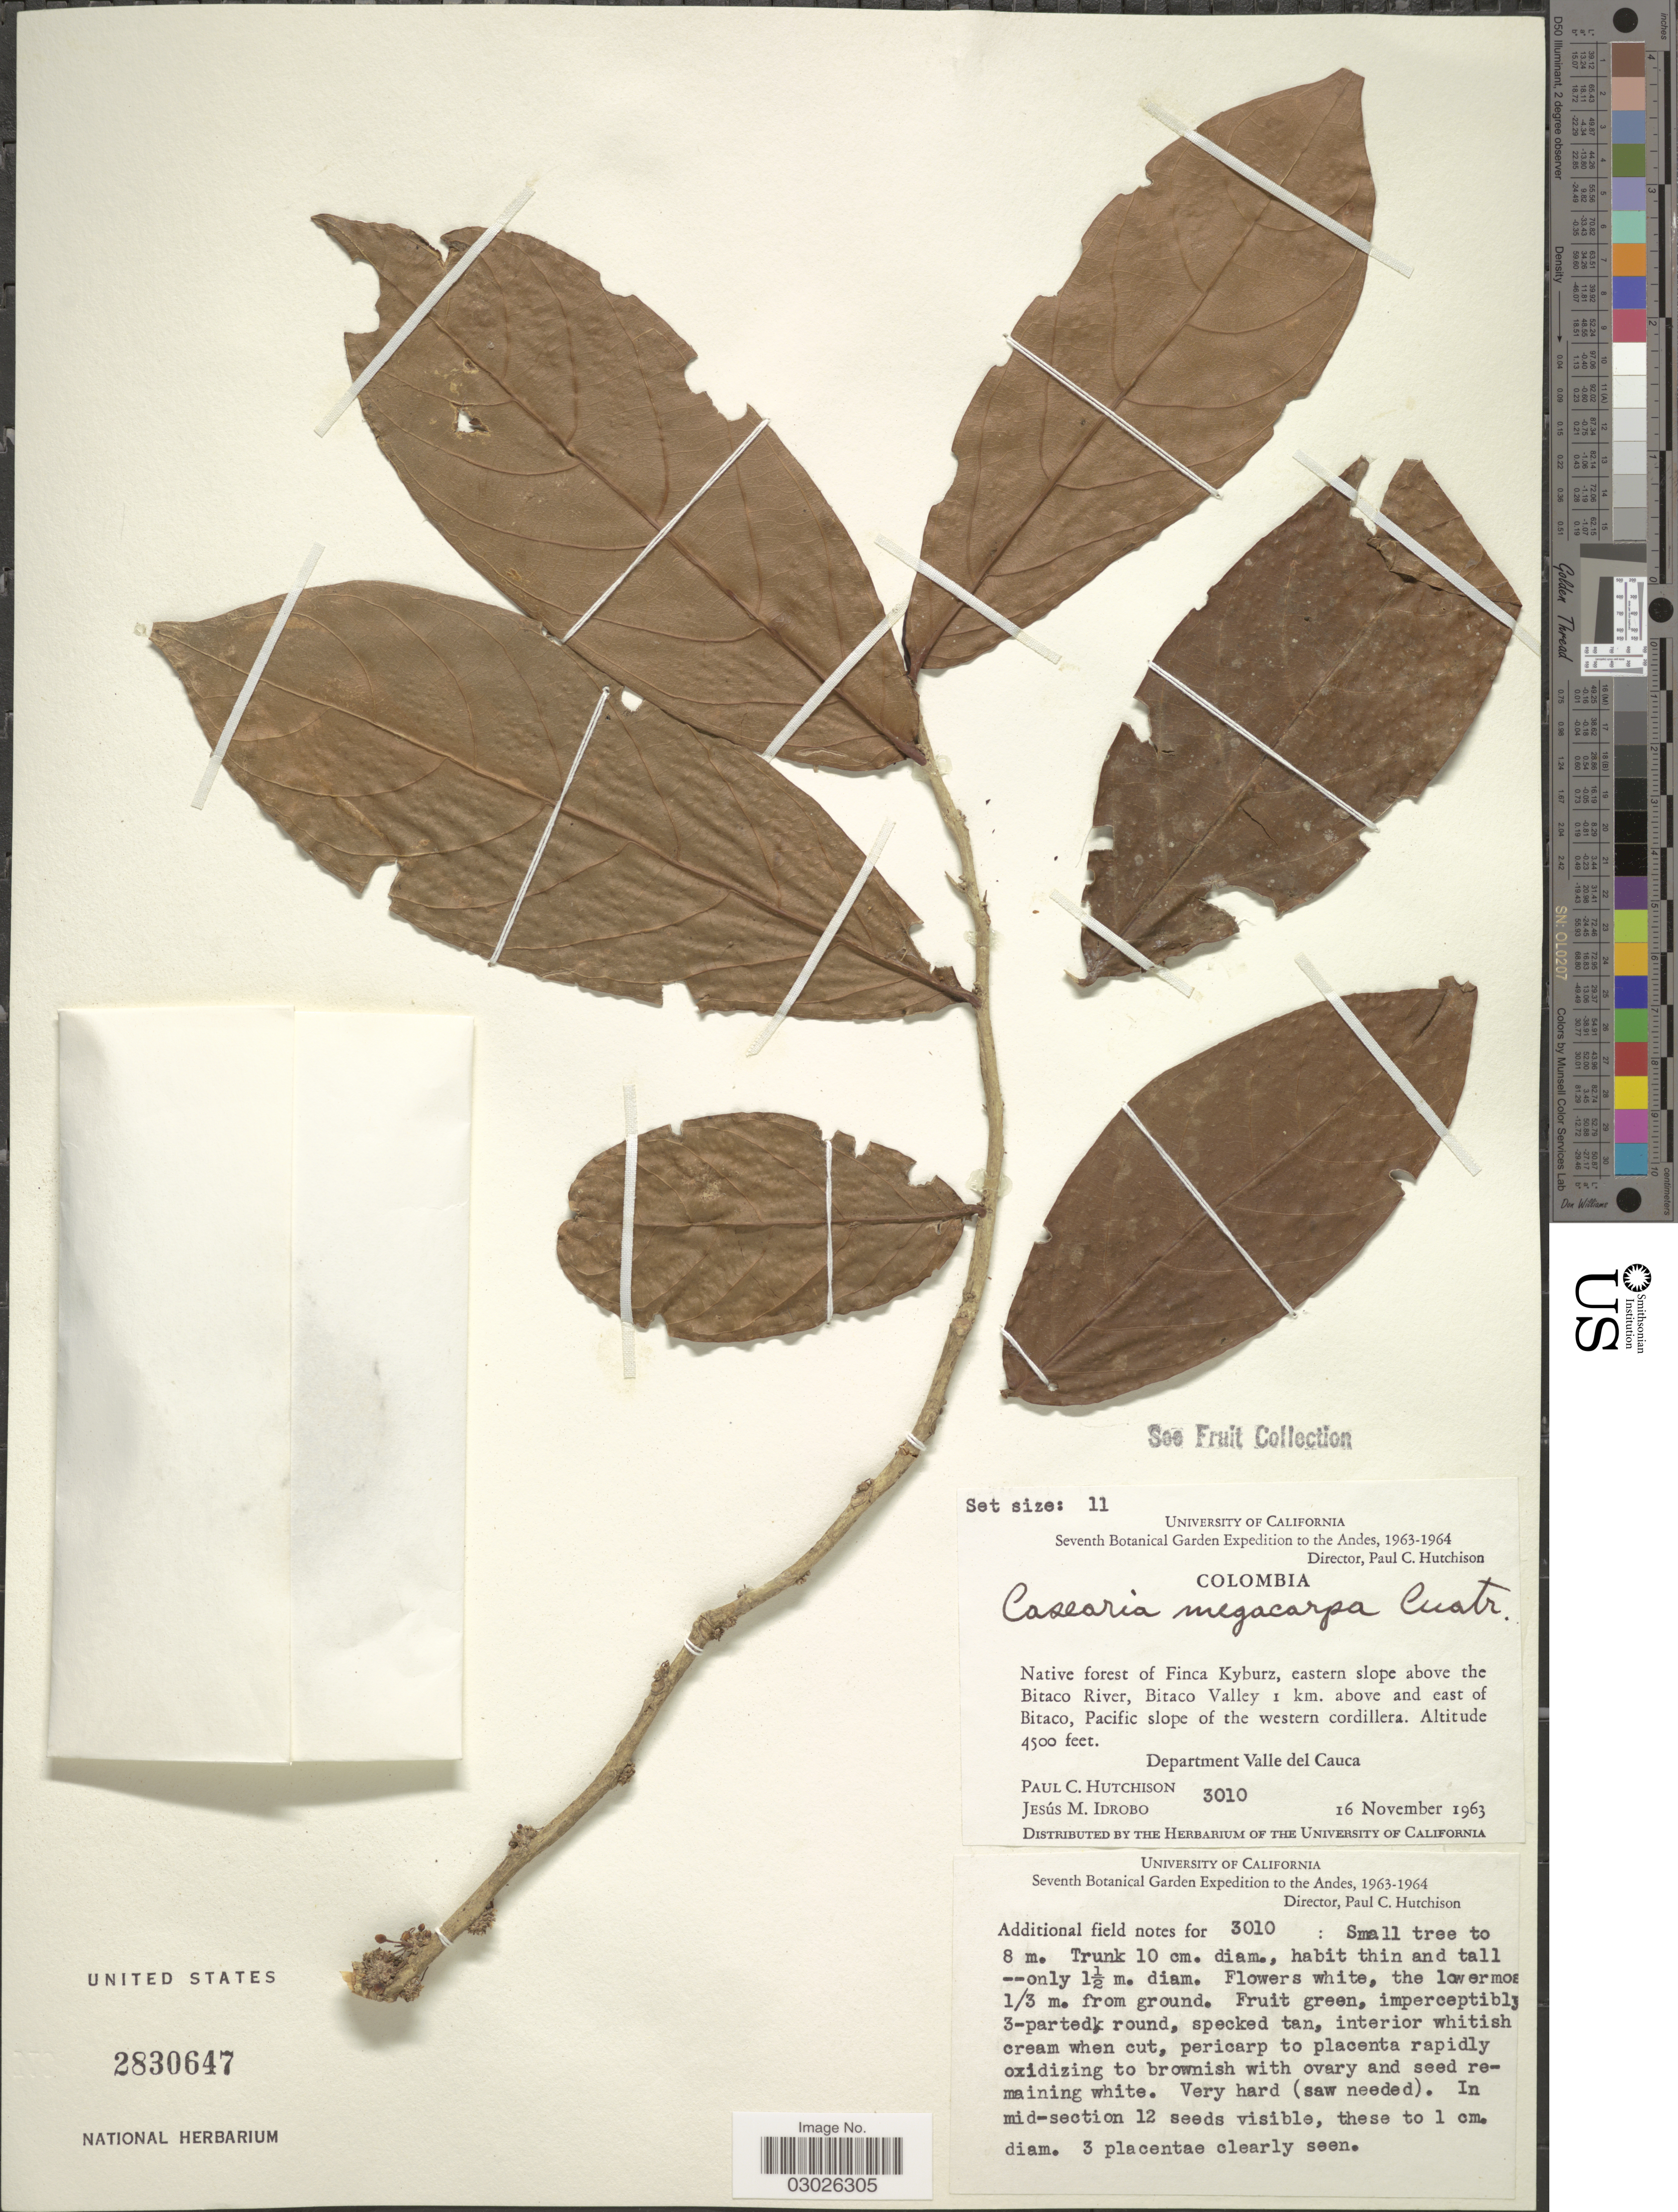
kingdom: Plantae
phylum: Tracheophyta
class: Magnoliopsida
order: Malpighiales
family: Salicaceae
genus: Casearia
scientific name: Casearia megacarpa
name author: Cuatrec.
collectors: P. C. Hutchison & J. M. Idrobo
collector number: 3010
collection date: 1963-11-16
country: Colombia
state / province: Valle del Cauca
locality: Native forest of Finca Kyburz, eastern slope above the Bitaco River, Bitaco Valley 1 km. above and east of Bitaco, Pacific slope of the western cordillera. Department Valle del Cauca.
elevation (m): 1372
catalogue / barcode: US 2830647